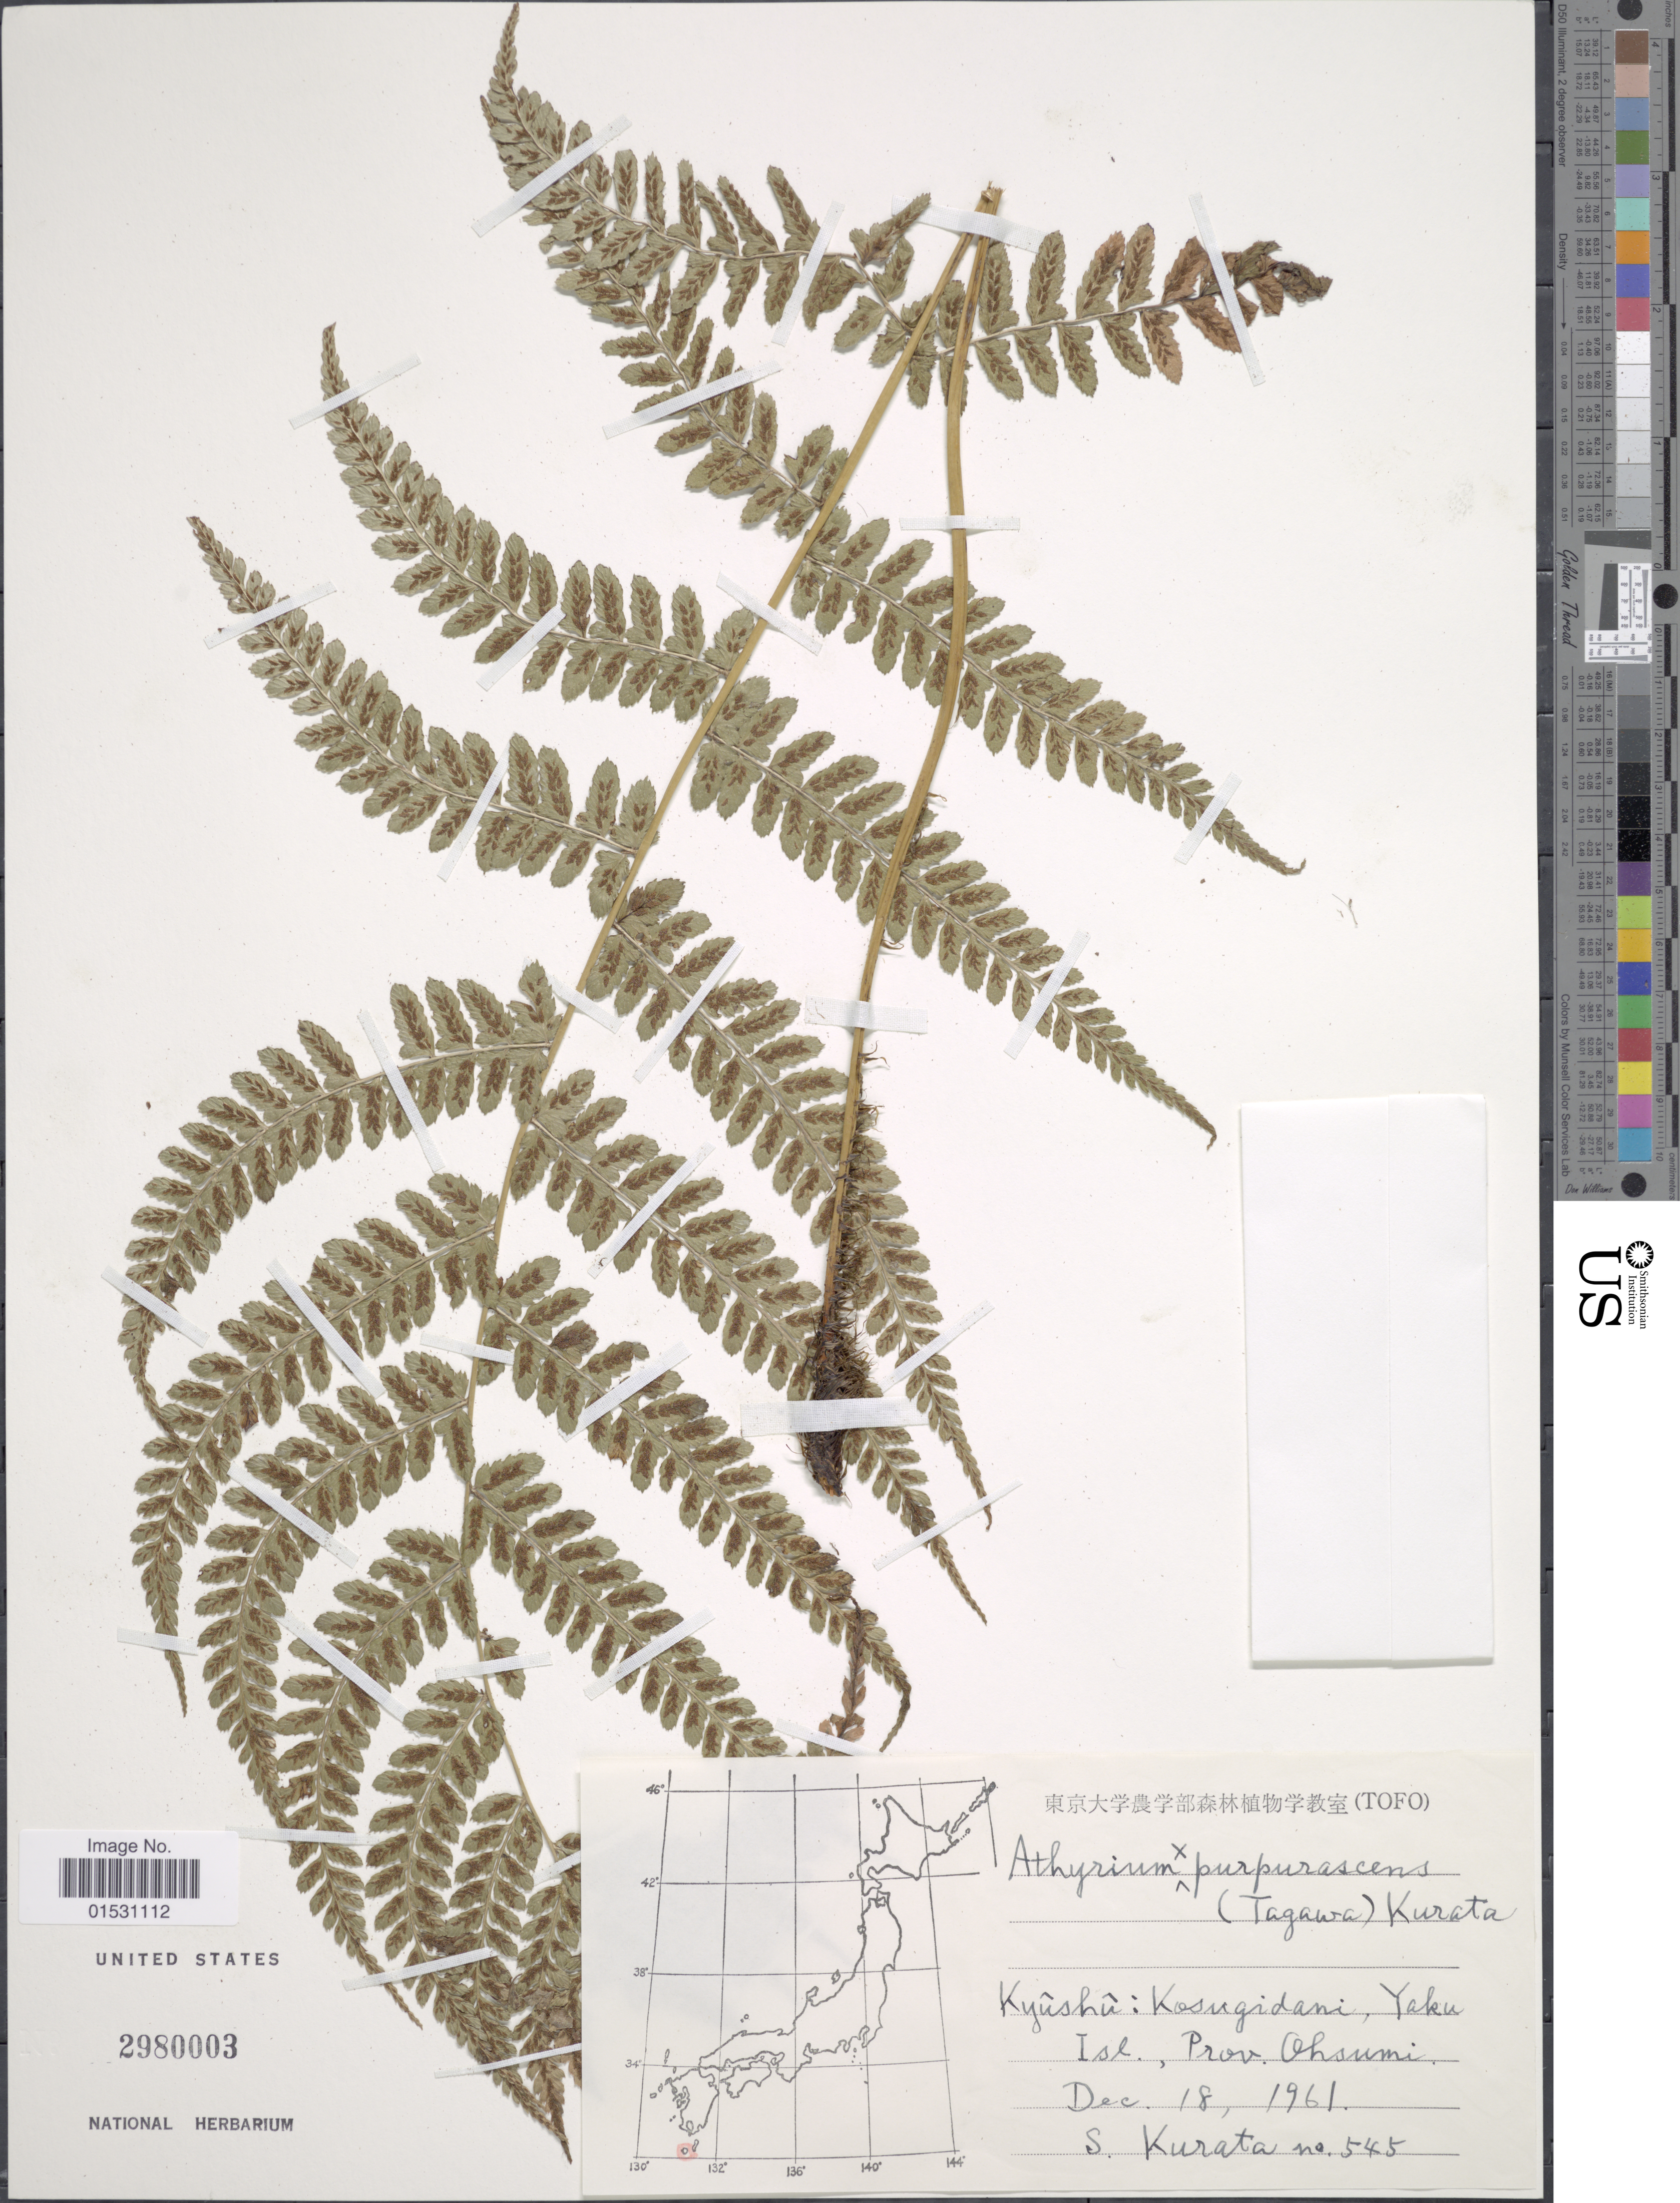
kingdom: Plantae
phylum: Tracheophyta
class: Polypodiopsida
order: Polypodiales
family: Athyriaceae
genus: Athyrium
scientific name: Athyrium x purpurascens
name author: (Tagawa) Sa. Kurata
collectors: Sa. Kurata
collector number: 545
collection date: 1961-12-18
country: Japan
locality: Kyushu: Kosugidani, Yaku Isl., Prov. Ohsumi.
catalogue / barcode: US 2980003